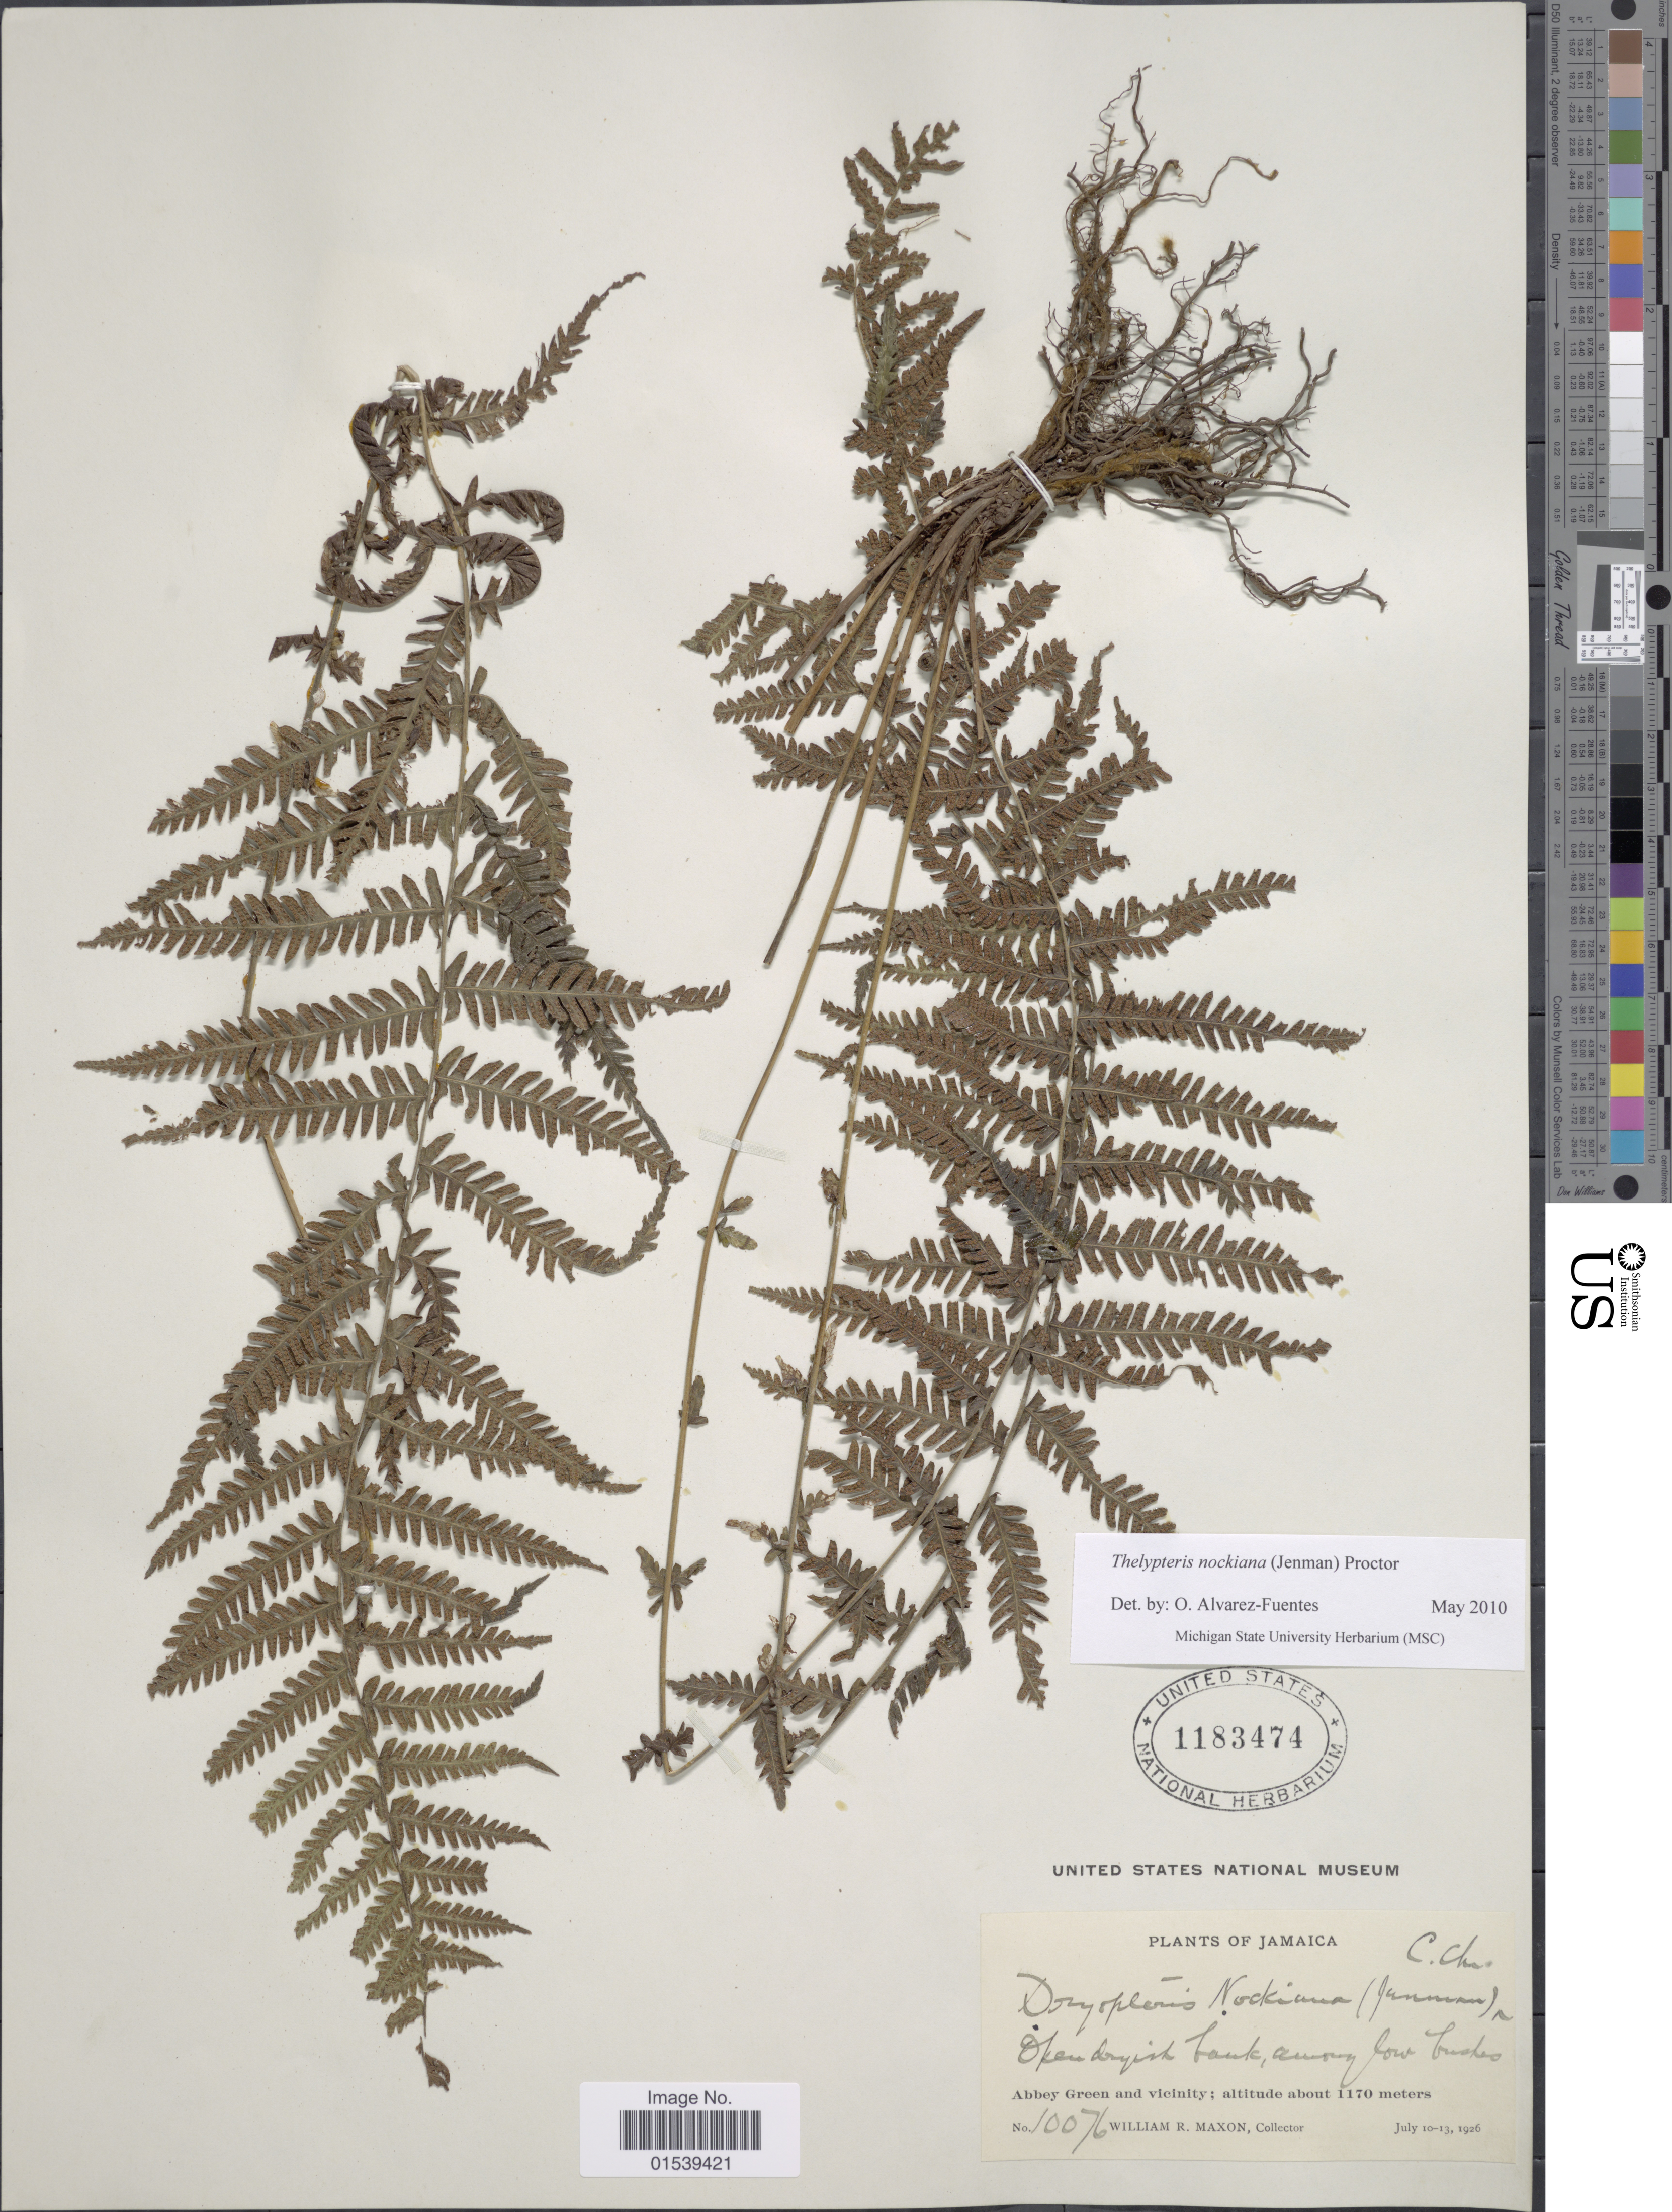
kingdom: Plantae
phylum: Tracheophyta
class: Polypodiopsida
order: Polypodiales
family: Thelypteridaceae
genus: Amauropelta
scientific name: Amauropelta nockiana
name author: (Jenman) Pic. Serm.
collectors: W. R. Maxon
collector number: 10076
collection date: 1926-07-10/1926-07-13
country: Jamaica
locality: Abbey Green and vicinity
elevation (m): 1170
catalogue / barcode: US 1183474